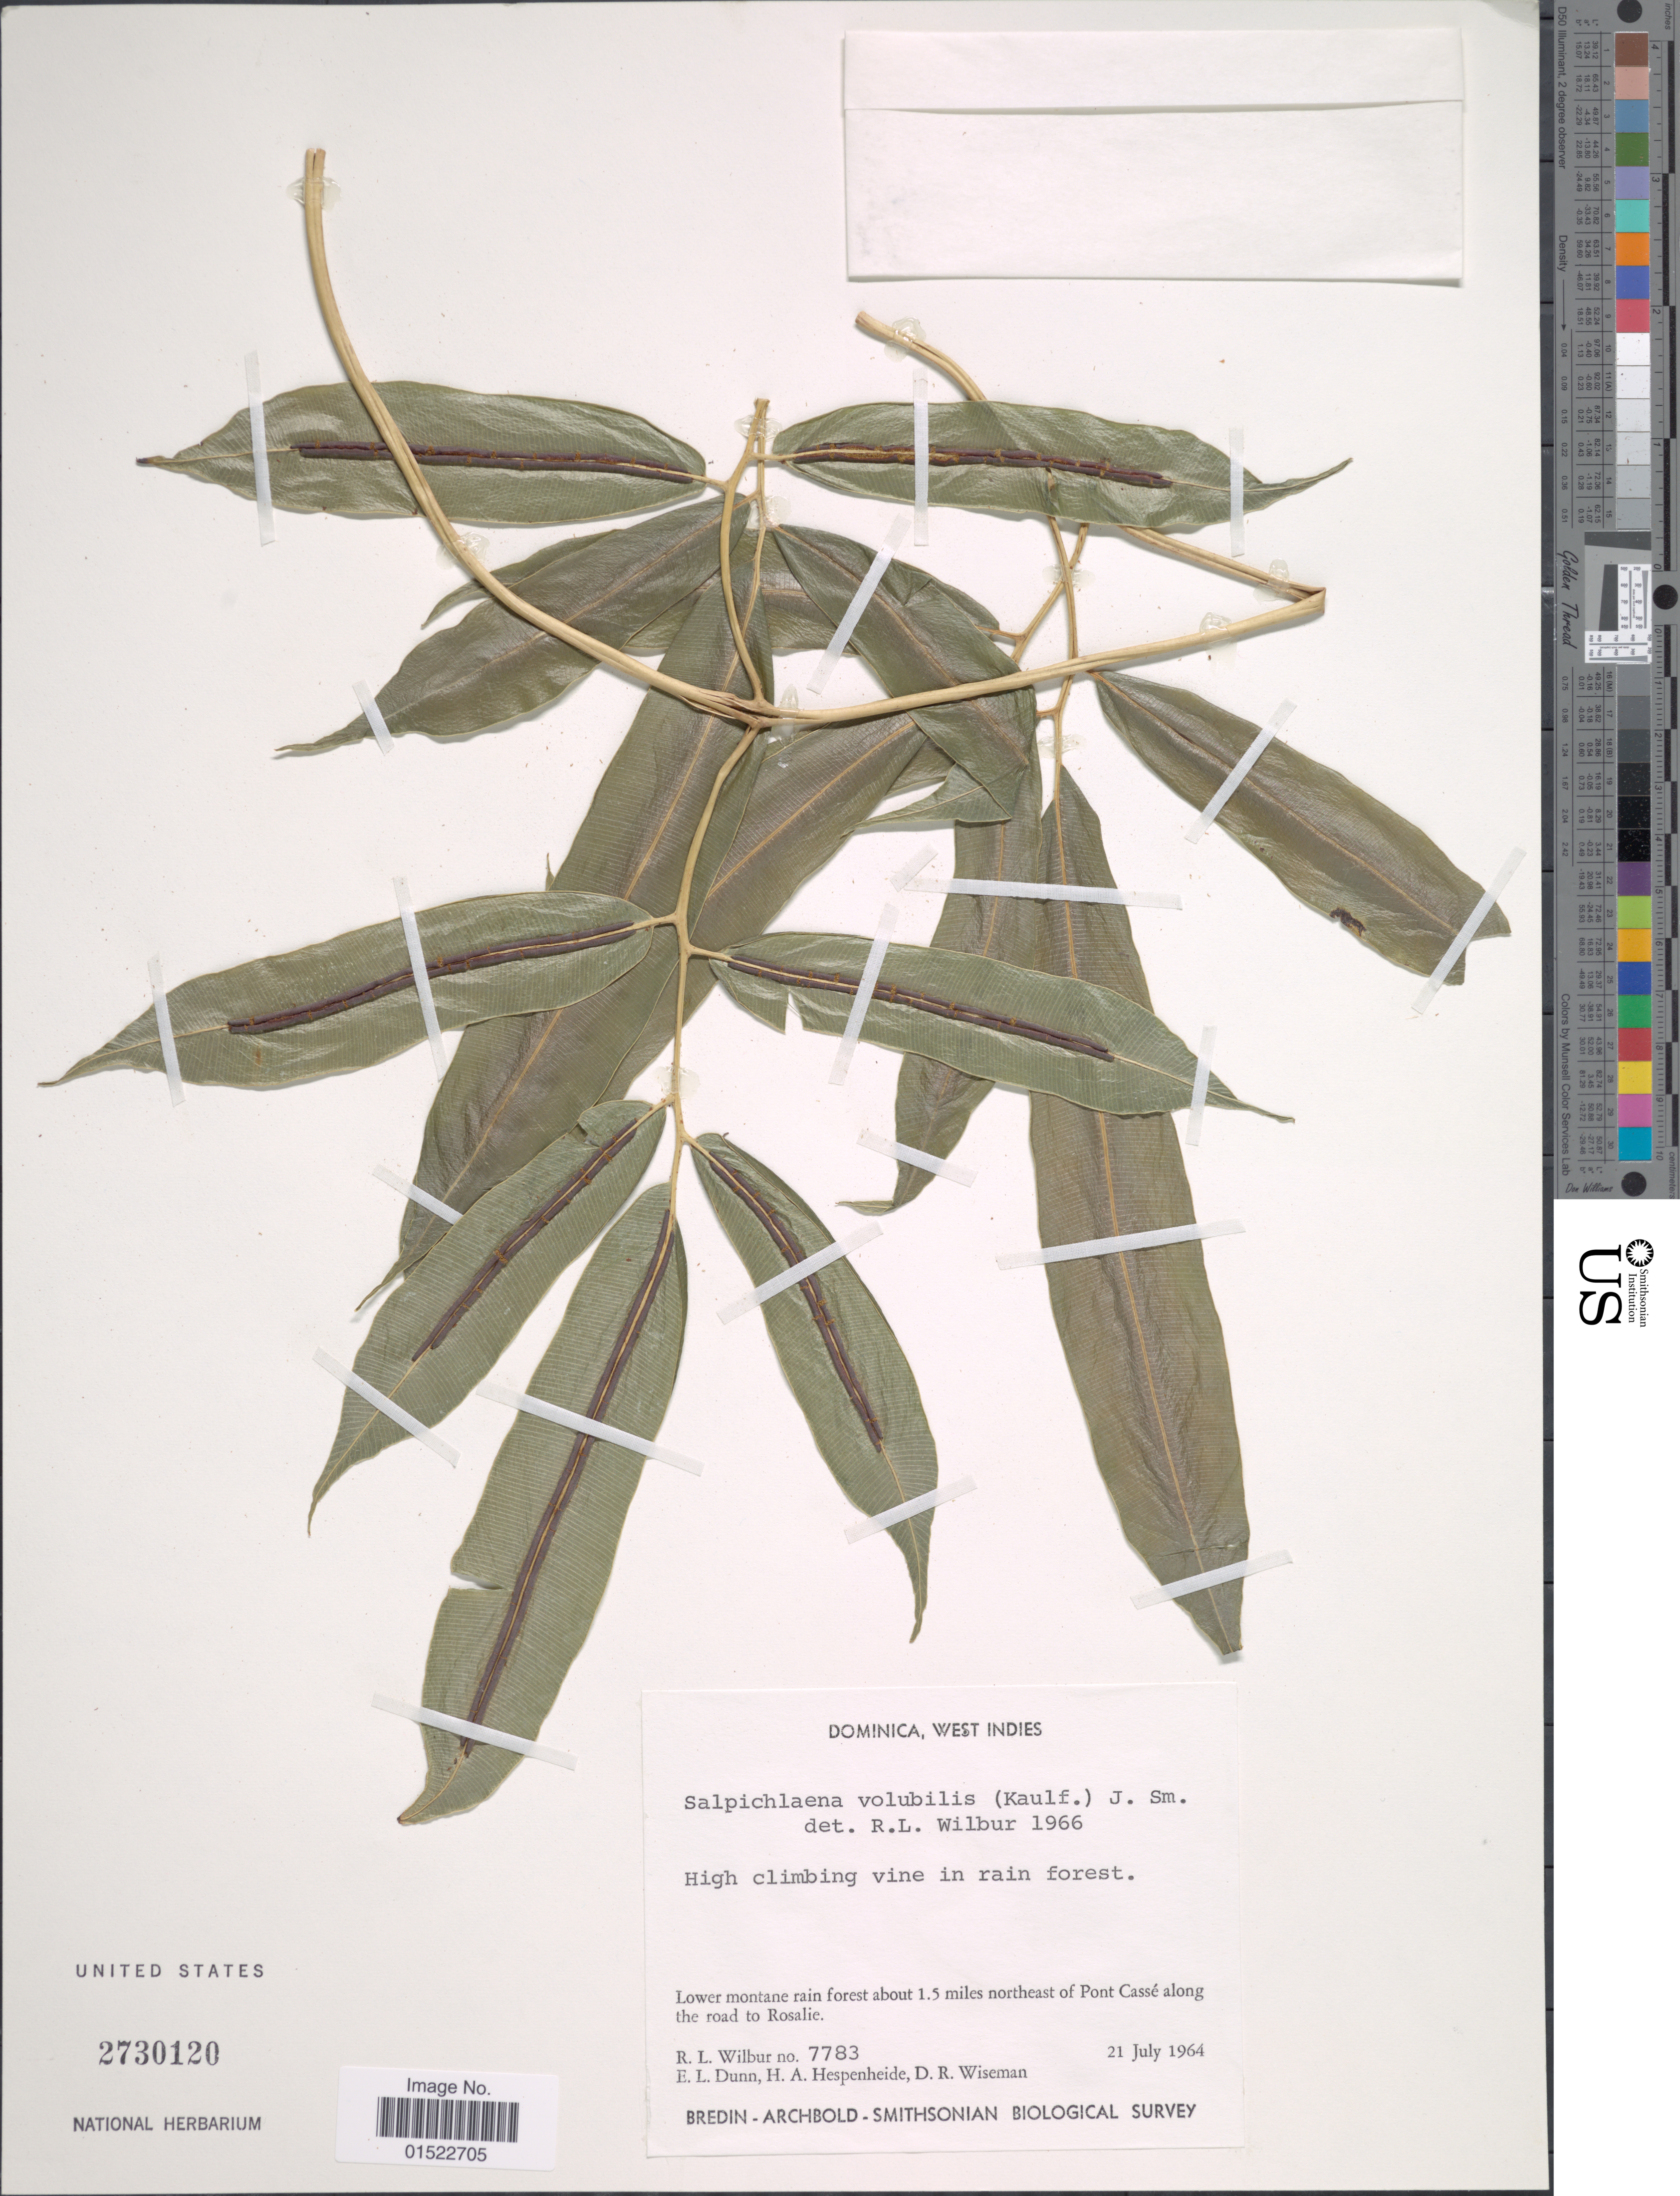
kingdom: Plantae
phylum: Tracheophyta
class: Polypodiopsida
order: Polypodiales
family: Blechnaceae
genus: Salpichlaena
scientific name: Salpichlaena volubilis subsp. volubilis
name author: (Kaulf.) J. Sm.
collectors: R. L. Wilbur, E. Dunn, H. A. Hespenheide & D. R. Wiseman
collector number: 7783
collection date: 1964-07-21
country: Dominica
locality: Lower montane rain forest about 1.5 miles northeast of Pont Casse along the road to Rosalie. West Indies.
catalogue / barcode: US 2730120